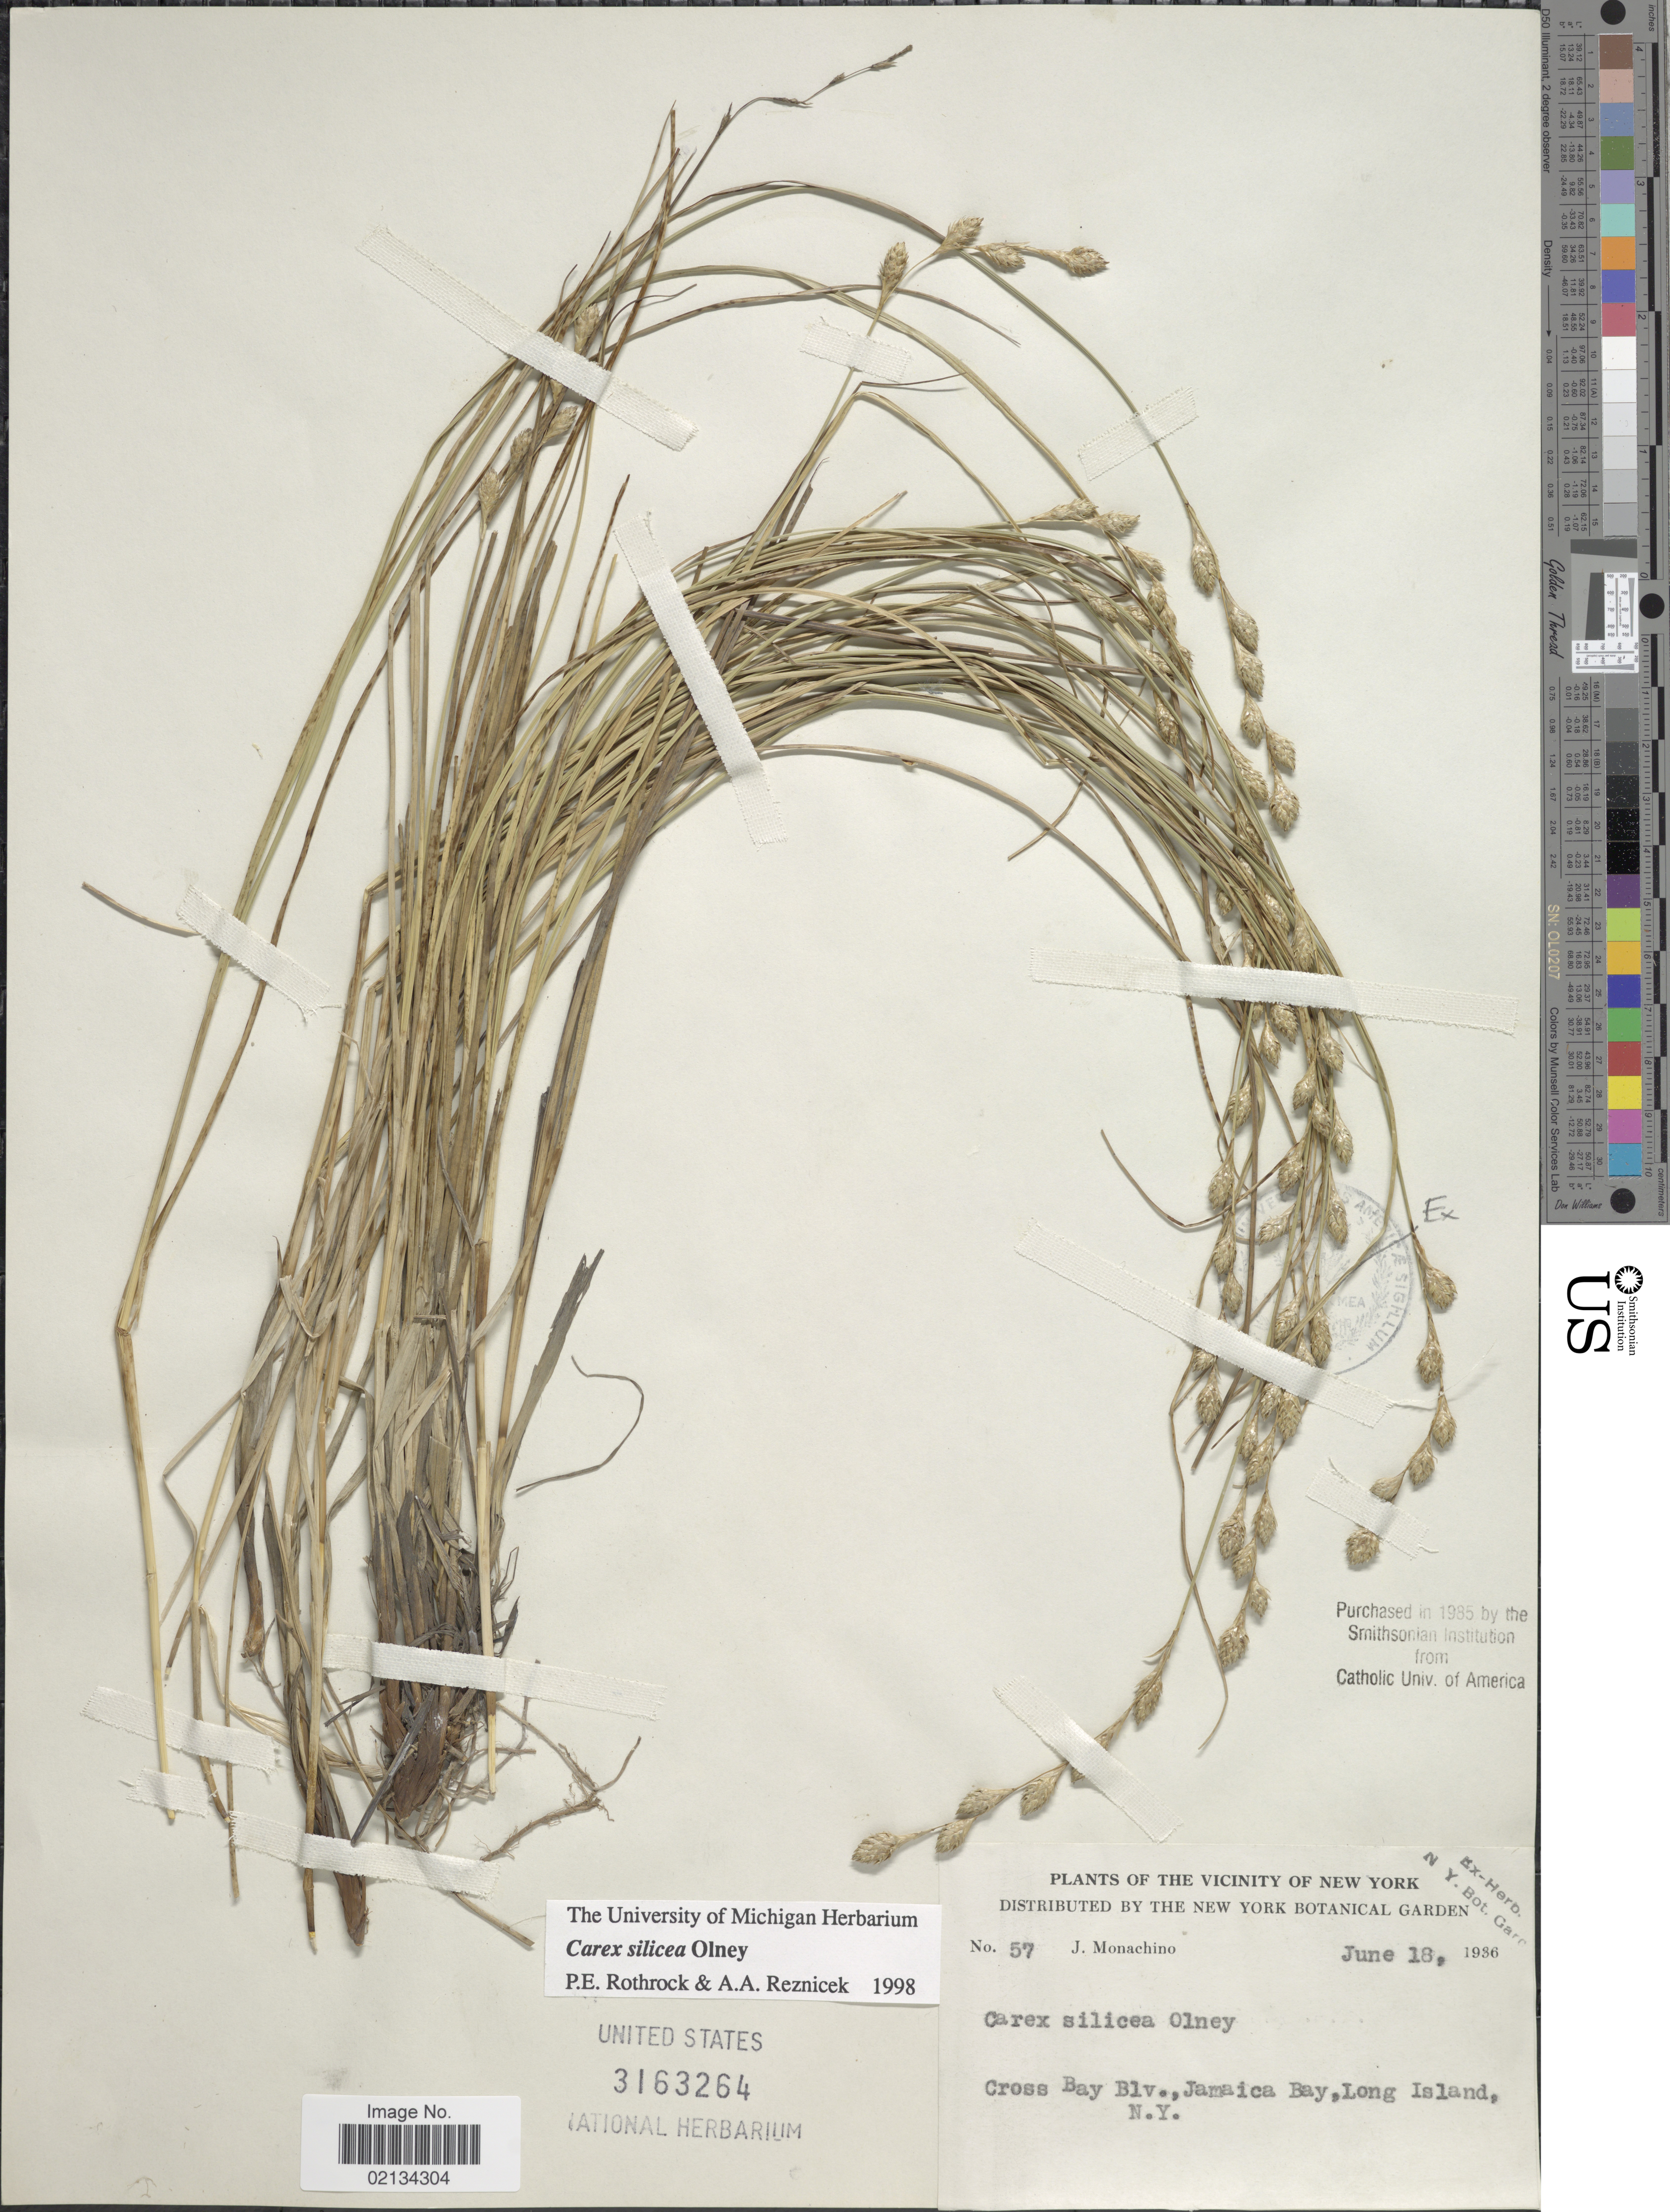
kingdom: Plantae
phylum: Tracheophyta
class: Liliopsida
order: Poales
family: Cyperaceae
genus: Carex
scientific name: Carex silicea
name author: Olney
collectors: J. V. Monachino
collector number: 57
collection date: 1936-06-18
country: United States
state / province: New York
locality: The Vicinity of New York, Cross Bay Blv., Jamaica Bay, Long Island.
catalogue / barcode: US 3163264